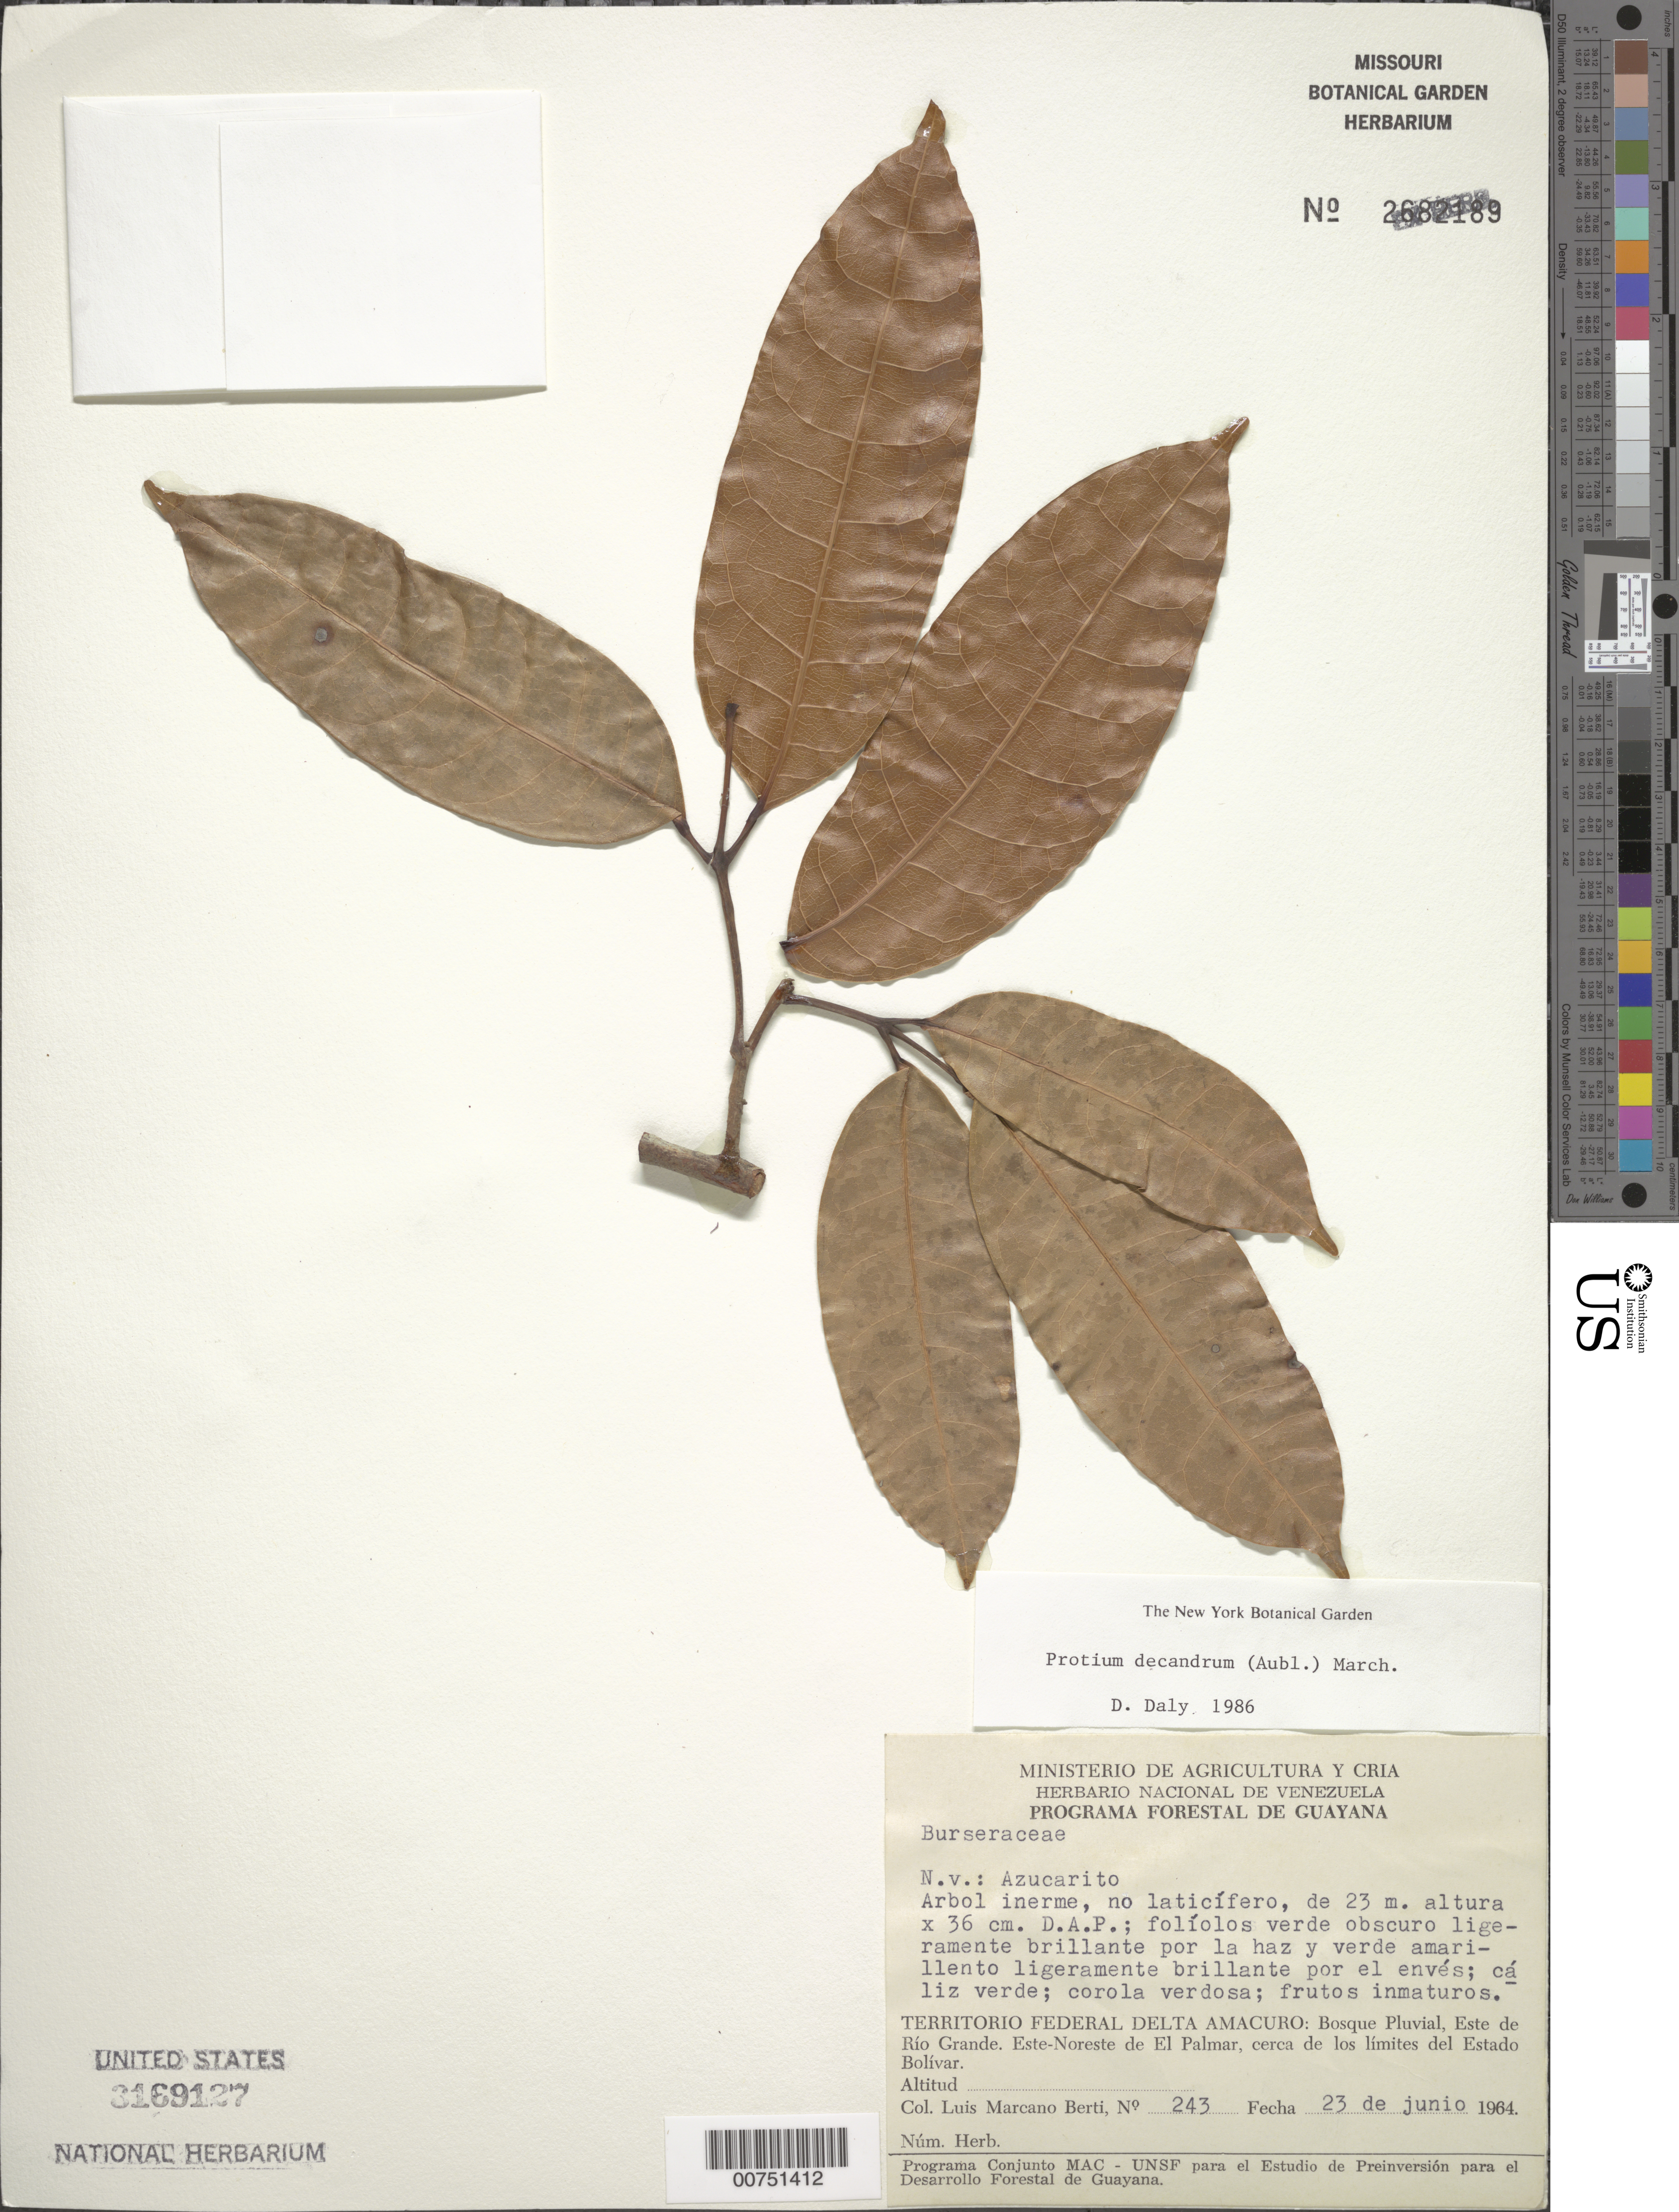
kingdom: Plantae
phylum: Tracheophyta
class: Magnoliopsida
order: Sapindales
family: Burseraceae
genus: Protium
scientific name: Protium decandrum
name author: (Aubl.) Marchand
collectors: L. Marcano-Berti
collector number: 243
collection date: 1964-06-23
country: Venezuela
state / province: Delta Amacuro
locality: Territorio Federal Delta Amacuro: Bosque Pluvial, Este de Río Grande. Este-Noreste de El Palmar, cerca de los límites del Estado Bolívar.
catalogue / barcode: US 3169127